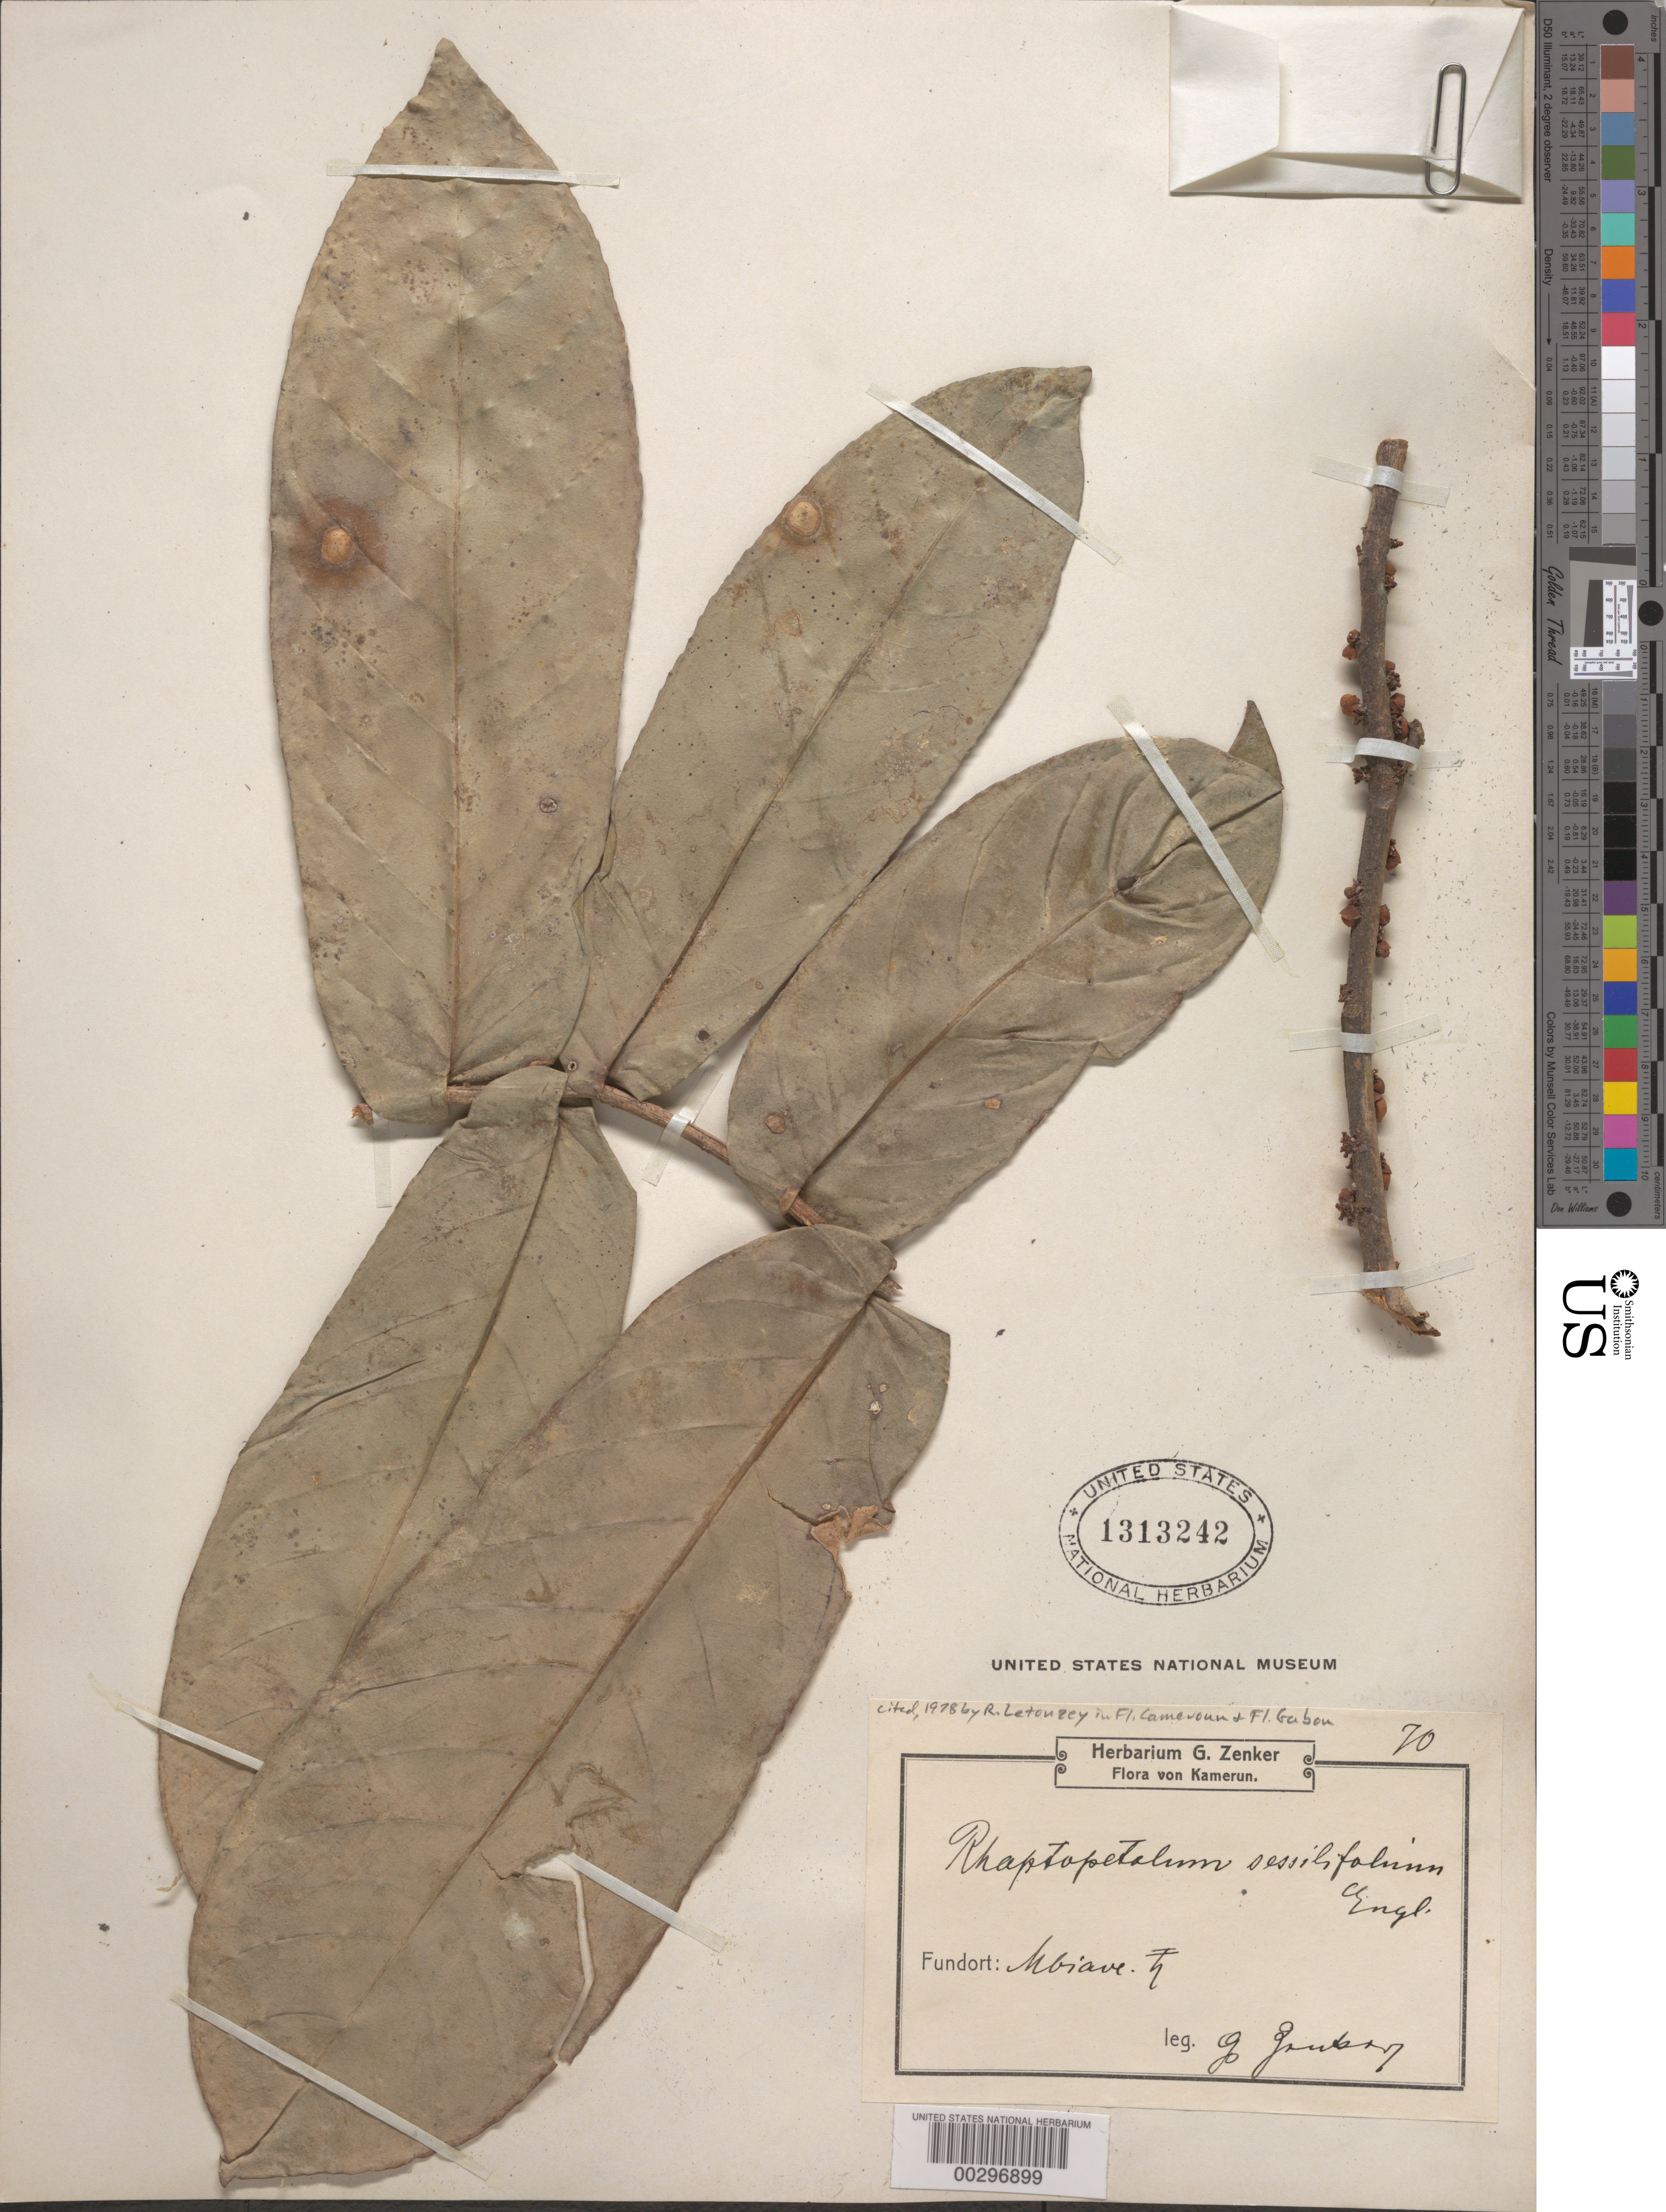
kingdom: Plantae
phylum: Tracheophyta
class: Magnoliopsida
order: Ericales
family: Lecythidaceae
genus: Rhaptopetalum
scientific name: Rhaptopetalum sessilifolium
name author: Engl.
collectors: G. A. Zenker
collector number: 70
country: Cameroon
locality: Fundort, mbiave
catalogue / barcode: US 1313242